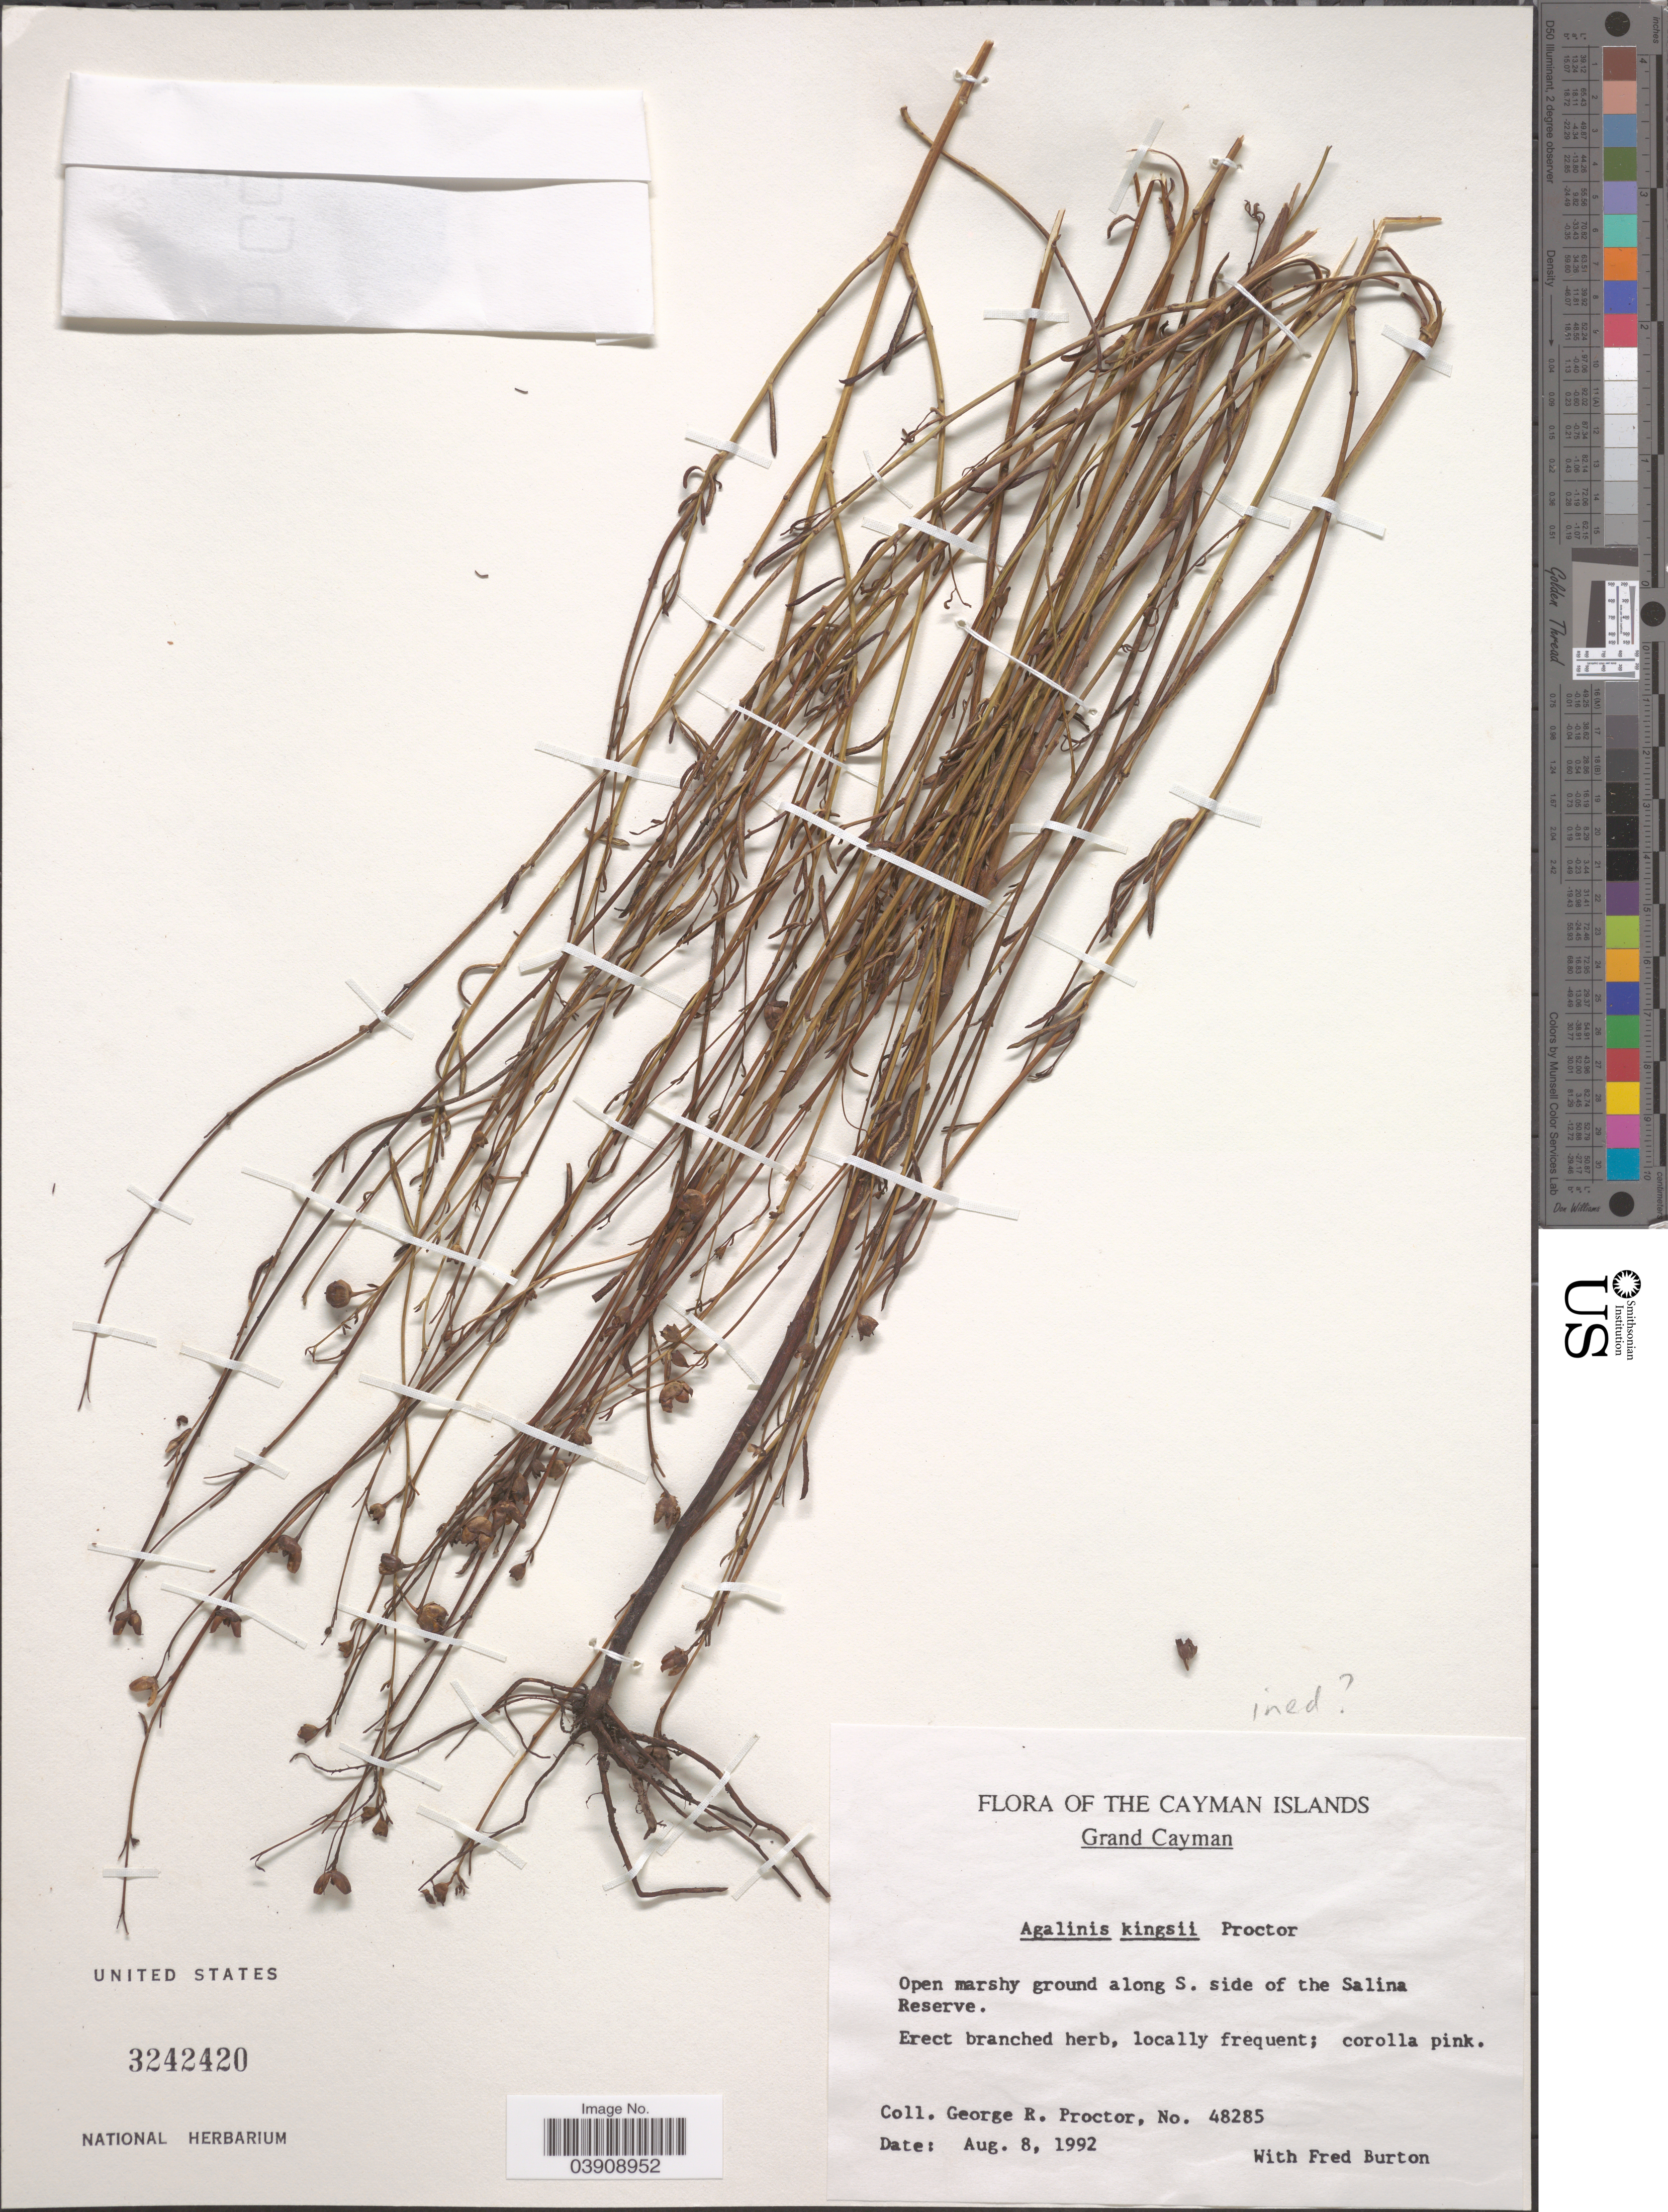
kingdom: Plantae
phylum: Tracheophyta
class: Magnoliopsida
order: Lamiales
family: Orobanchaceae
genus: Agalinis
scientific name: Agalinis sp.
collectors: G. R. Proctor & F. Burton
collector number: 48285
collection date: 1992-08-08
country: Cayman Islands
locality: Grand Cayman. Open marshly ground along S. side of the Salina Reserve.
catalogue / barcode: US 3242420